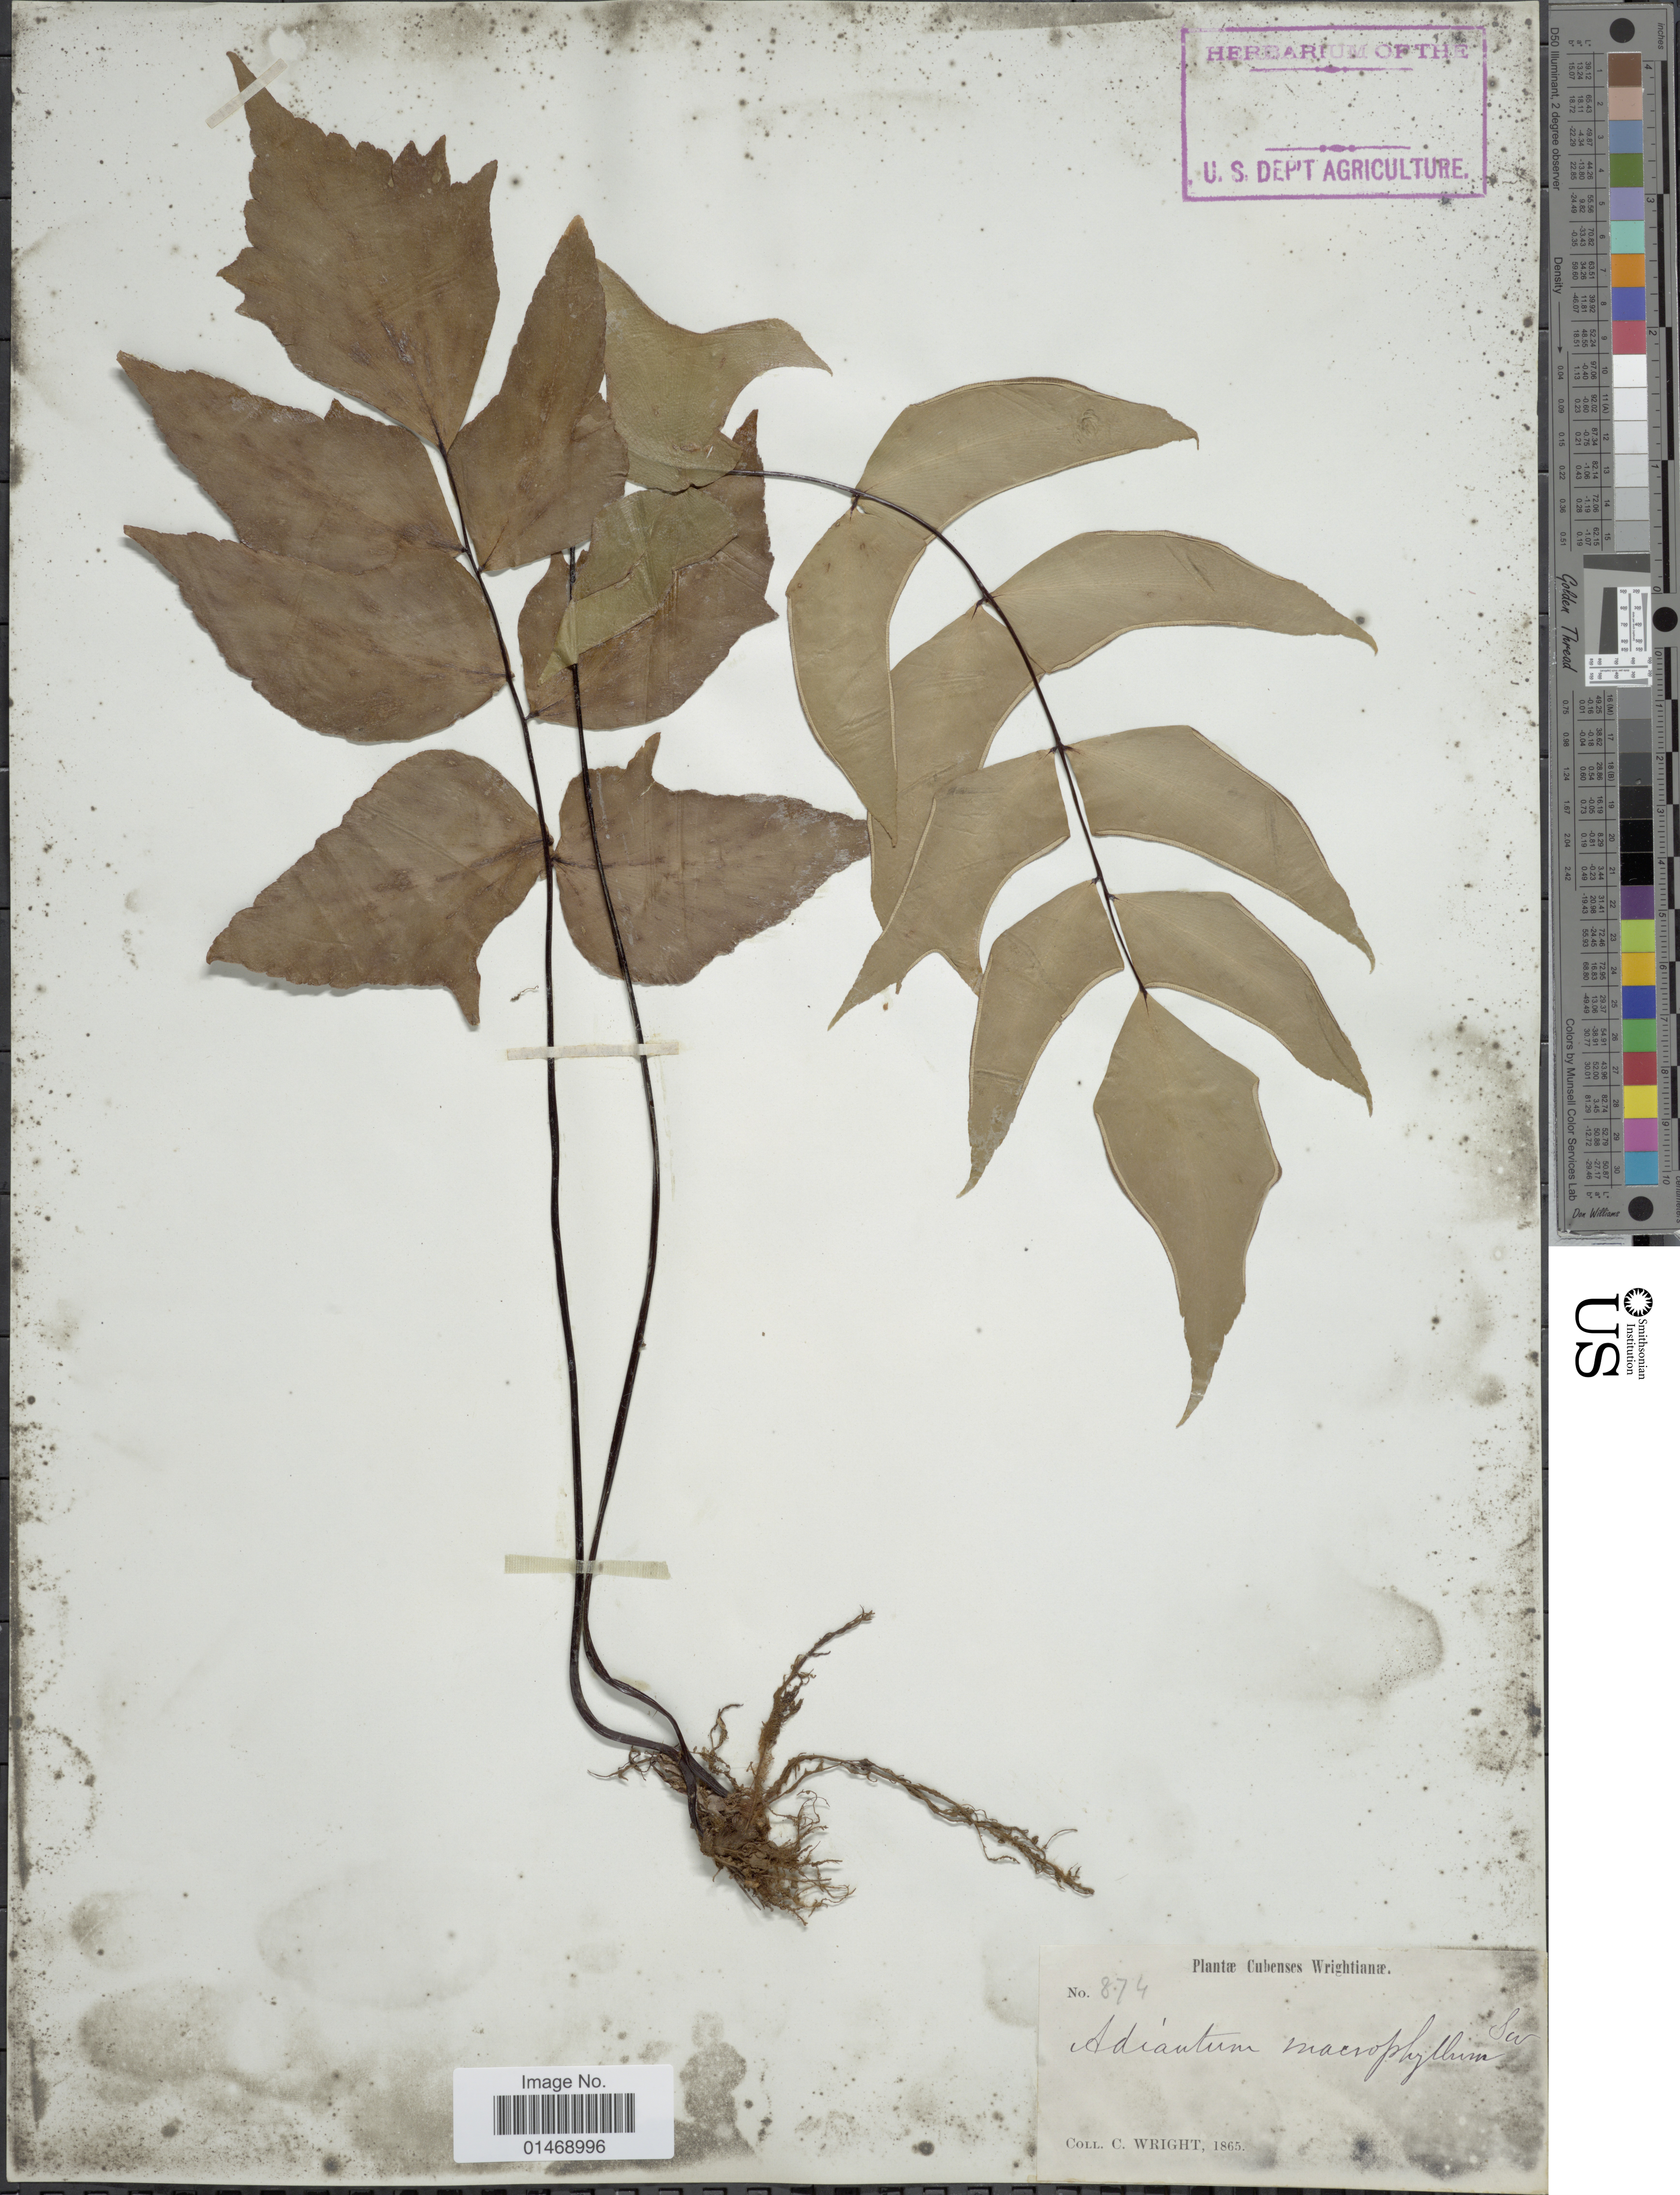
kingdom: Plantae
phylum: Tracheophyta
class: Polypodiopsida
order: Polypodiales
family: Pteridaceae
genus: Adiantum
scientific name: Adiantum macrophyllum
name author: Sw.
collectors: C. Wright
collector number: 874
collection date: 1865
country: Cuba